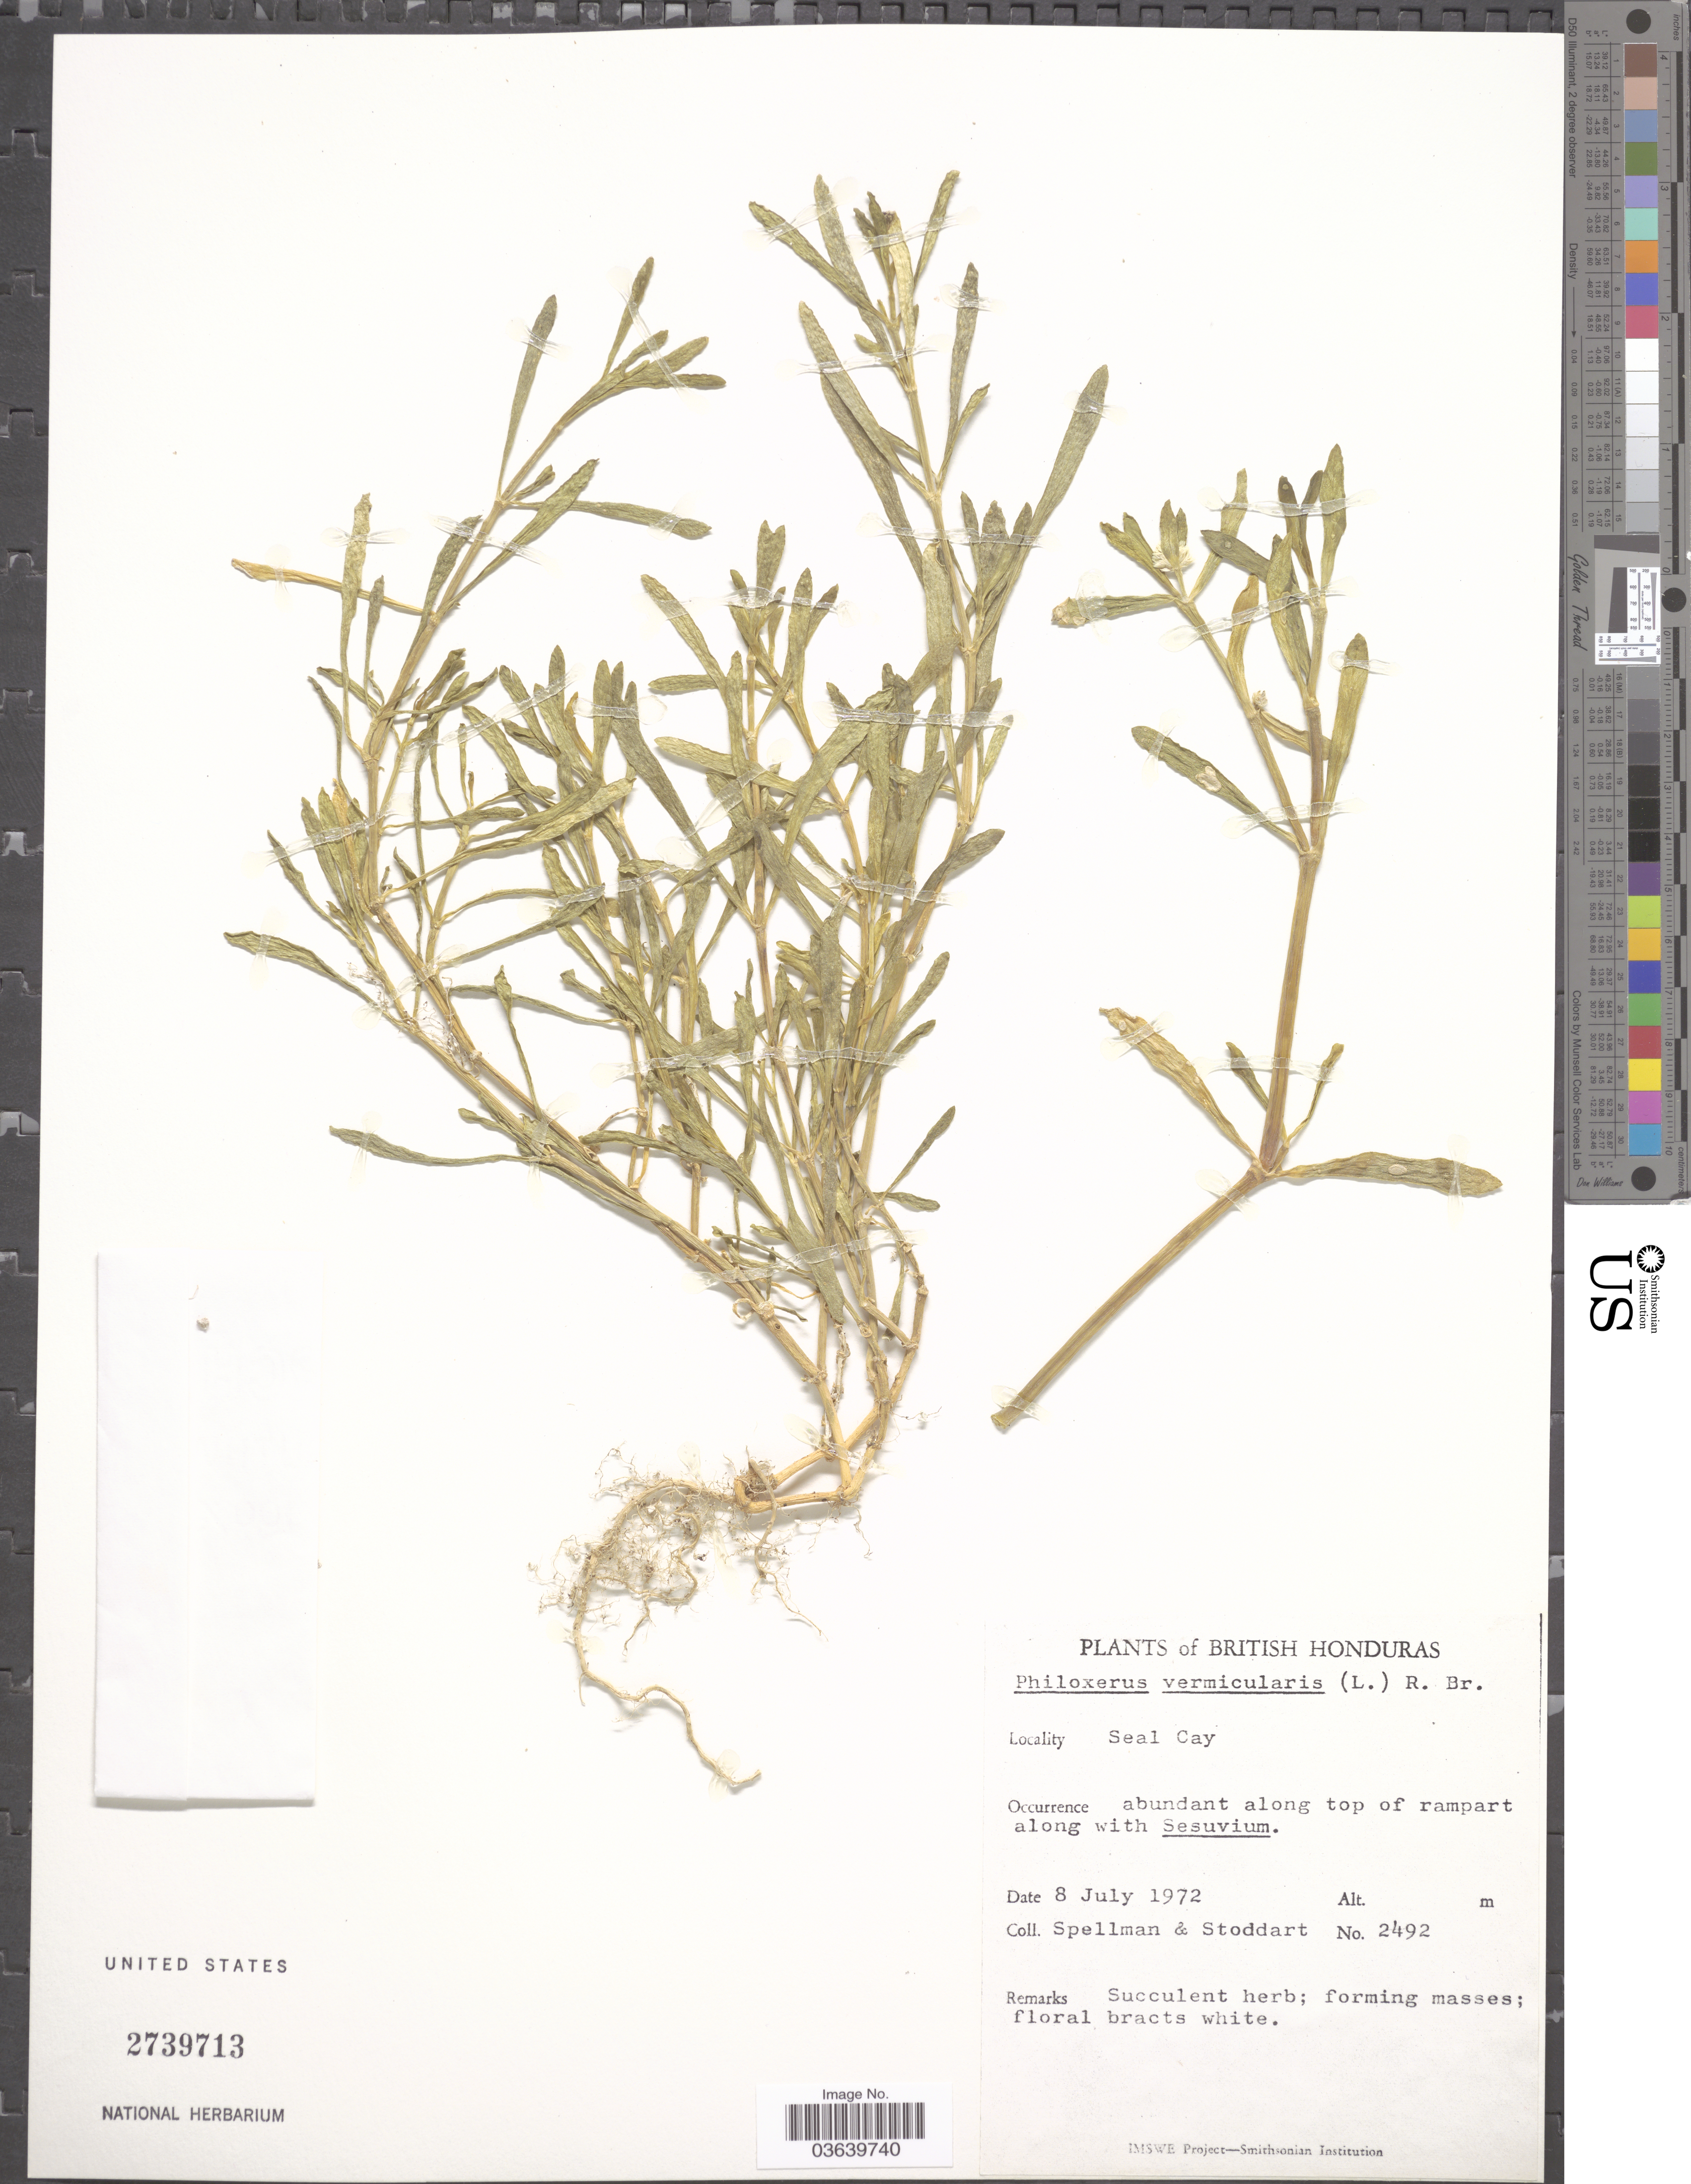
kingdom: Plantae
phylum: Tracheophyta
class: Magnoliopsida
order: Caryophyllales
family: Amaranthaceae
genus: Gomphrena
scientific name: Gomphrena vermicularis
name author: L.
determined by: Strong, Mark T., (BOT), Smithsonian Institution - National Museum of Natural History (UNITED STATES)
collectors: Spellman, -- & -. Stoddart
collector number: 2492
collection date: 1972-07-08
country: Belize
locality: British Honduras, Seal Cay.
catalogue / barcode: US 2739713